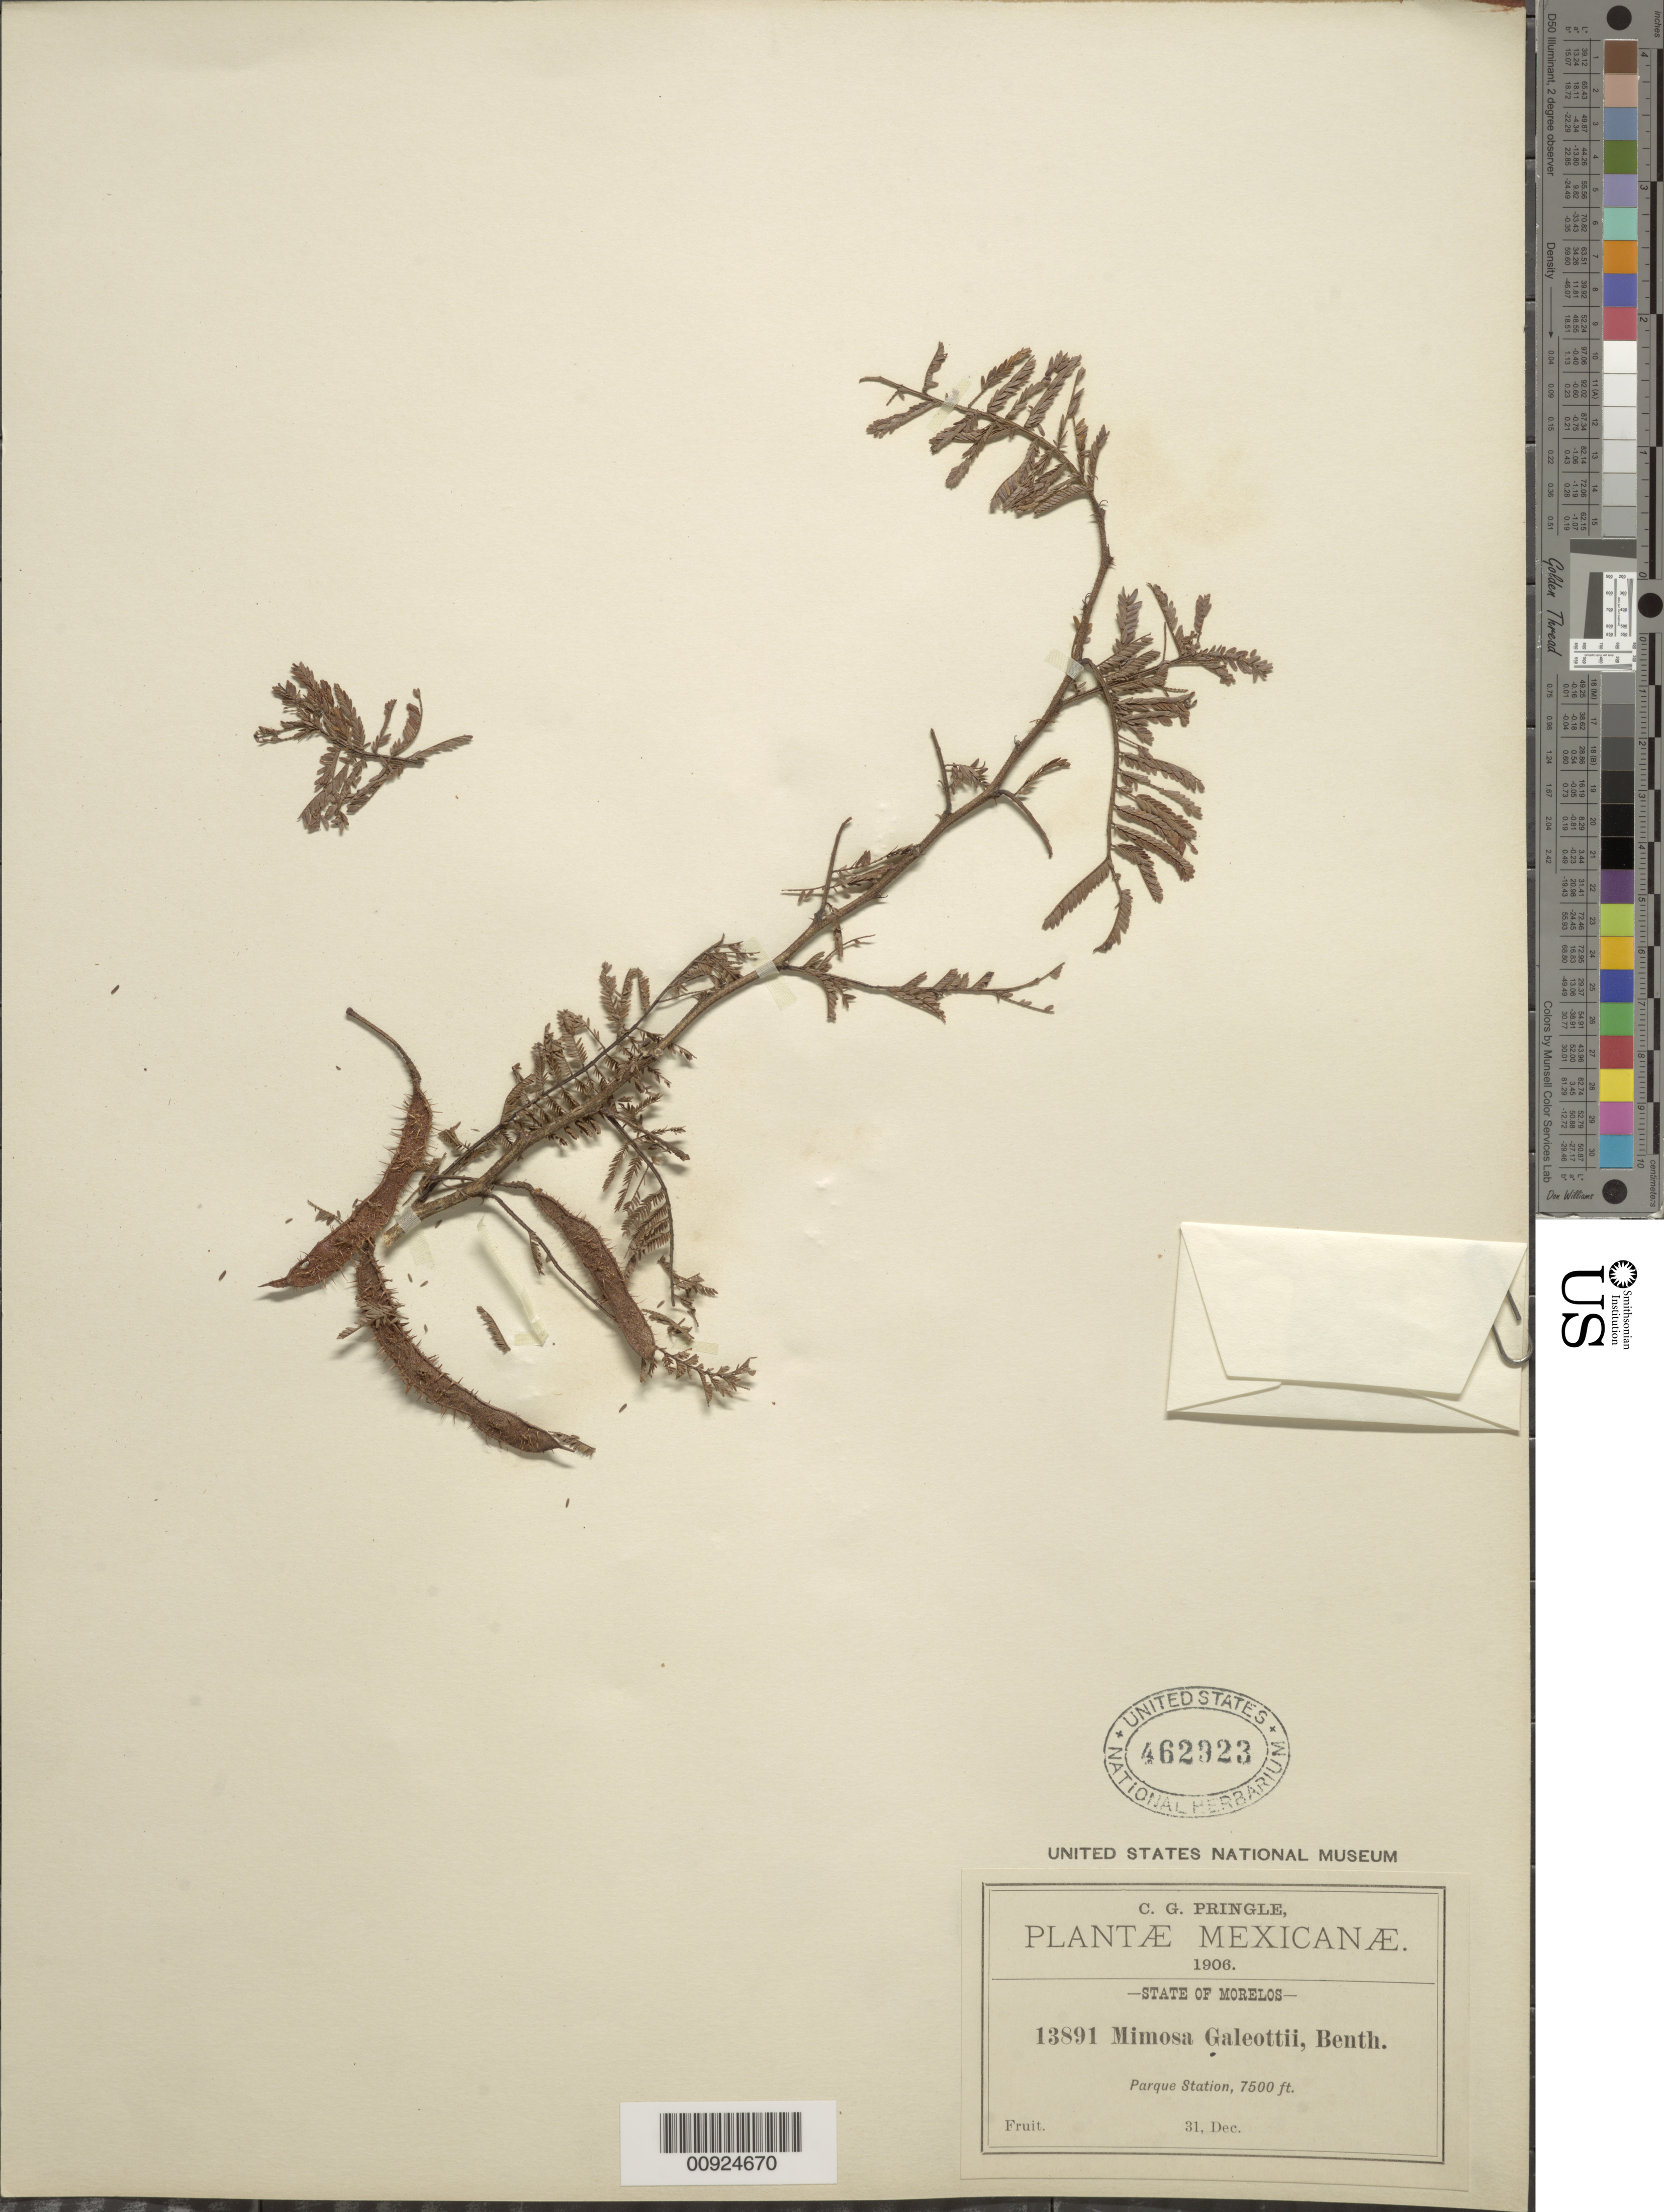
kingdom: Plantae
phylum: Tracheophyta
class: Magnoliopsida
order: Fabales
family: Fabaceae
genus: Mimosa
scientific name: Mimosa galeottii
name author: Benth.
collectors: C. G. Pringle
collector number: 13891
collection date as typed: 31 Dec 1906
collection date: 1906-12-31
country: Mexico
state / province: Morelos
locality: Parque Station.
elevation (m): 2286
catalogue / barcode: US 462923